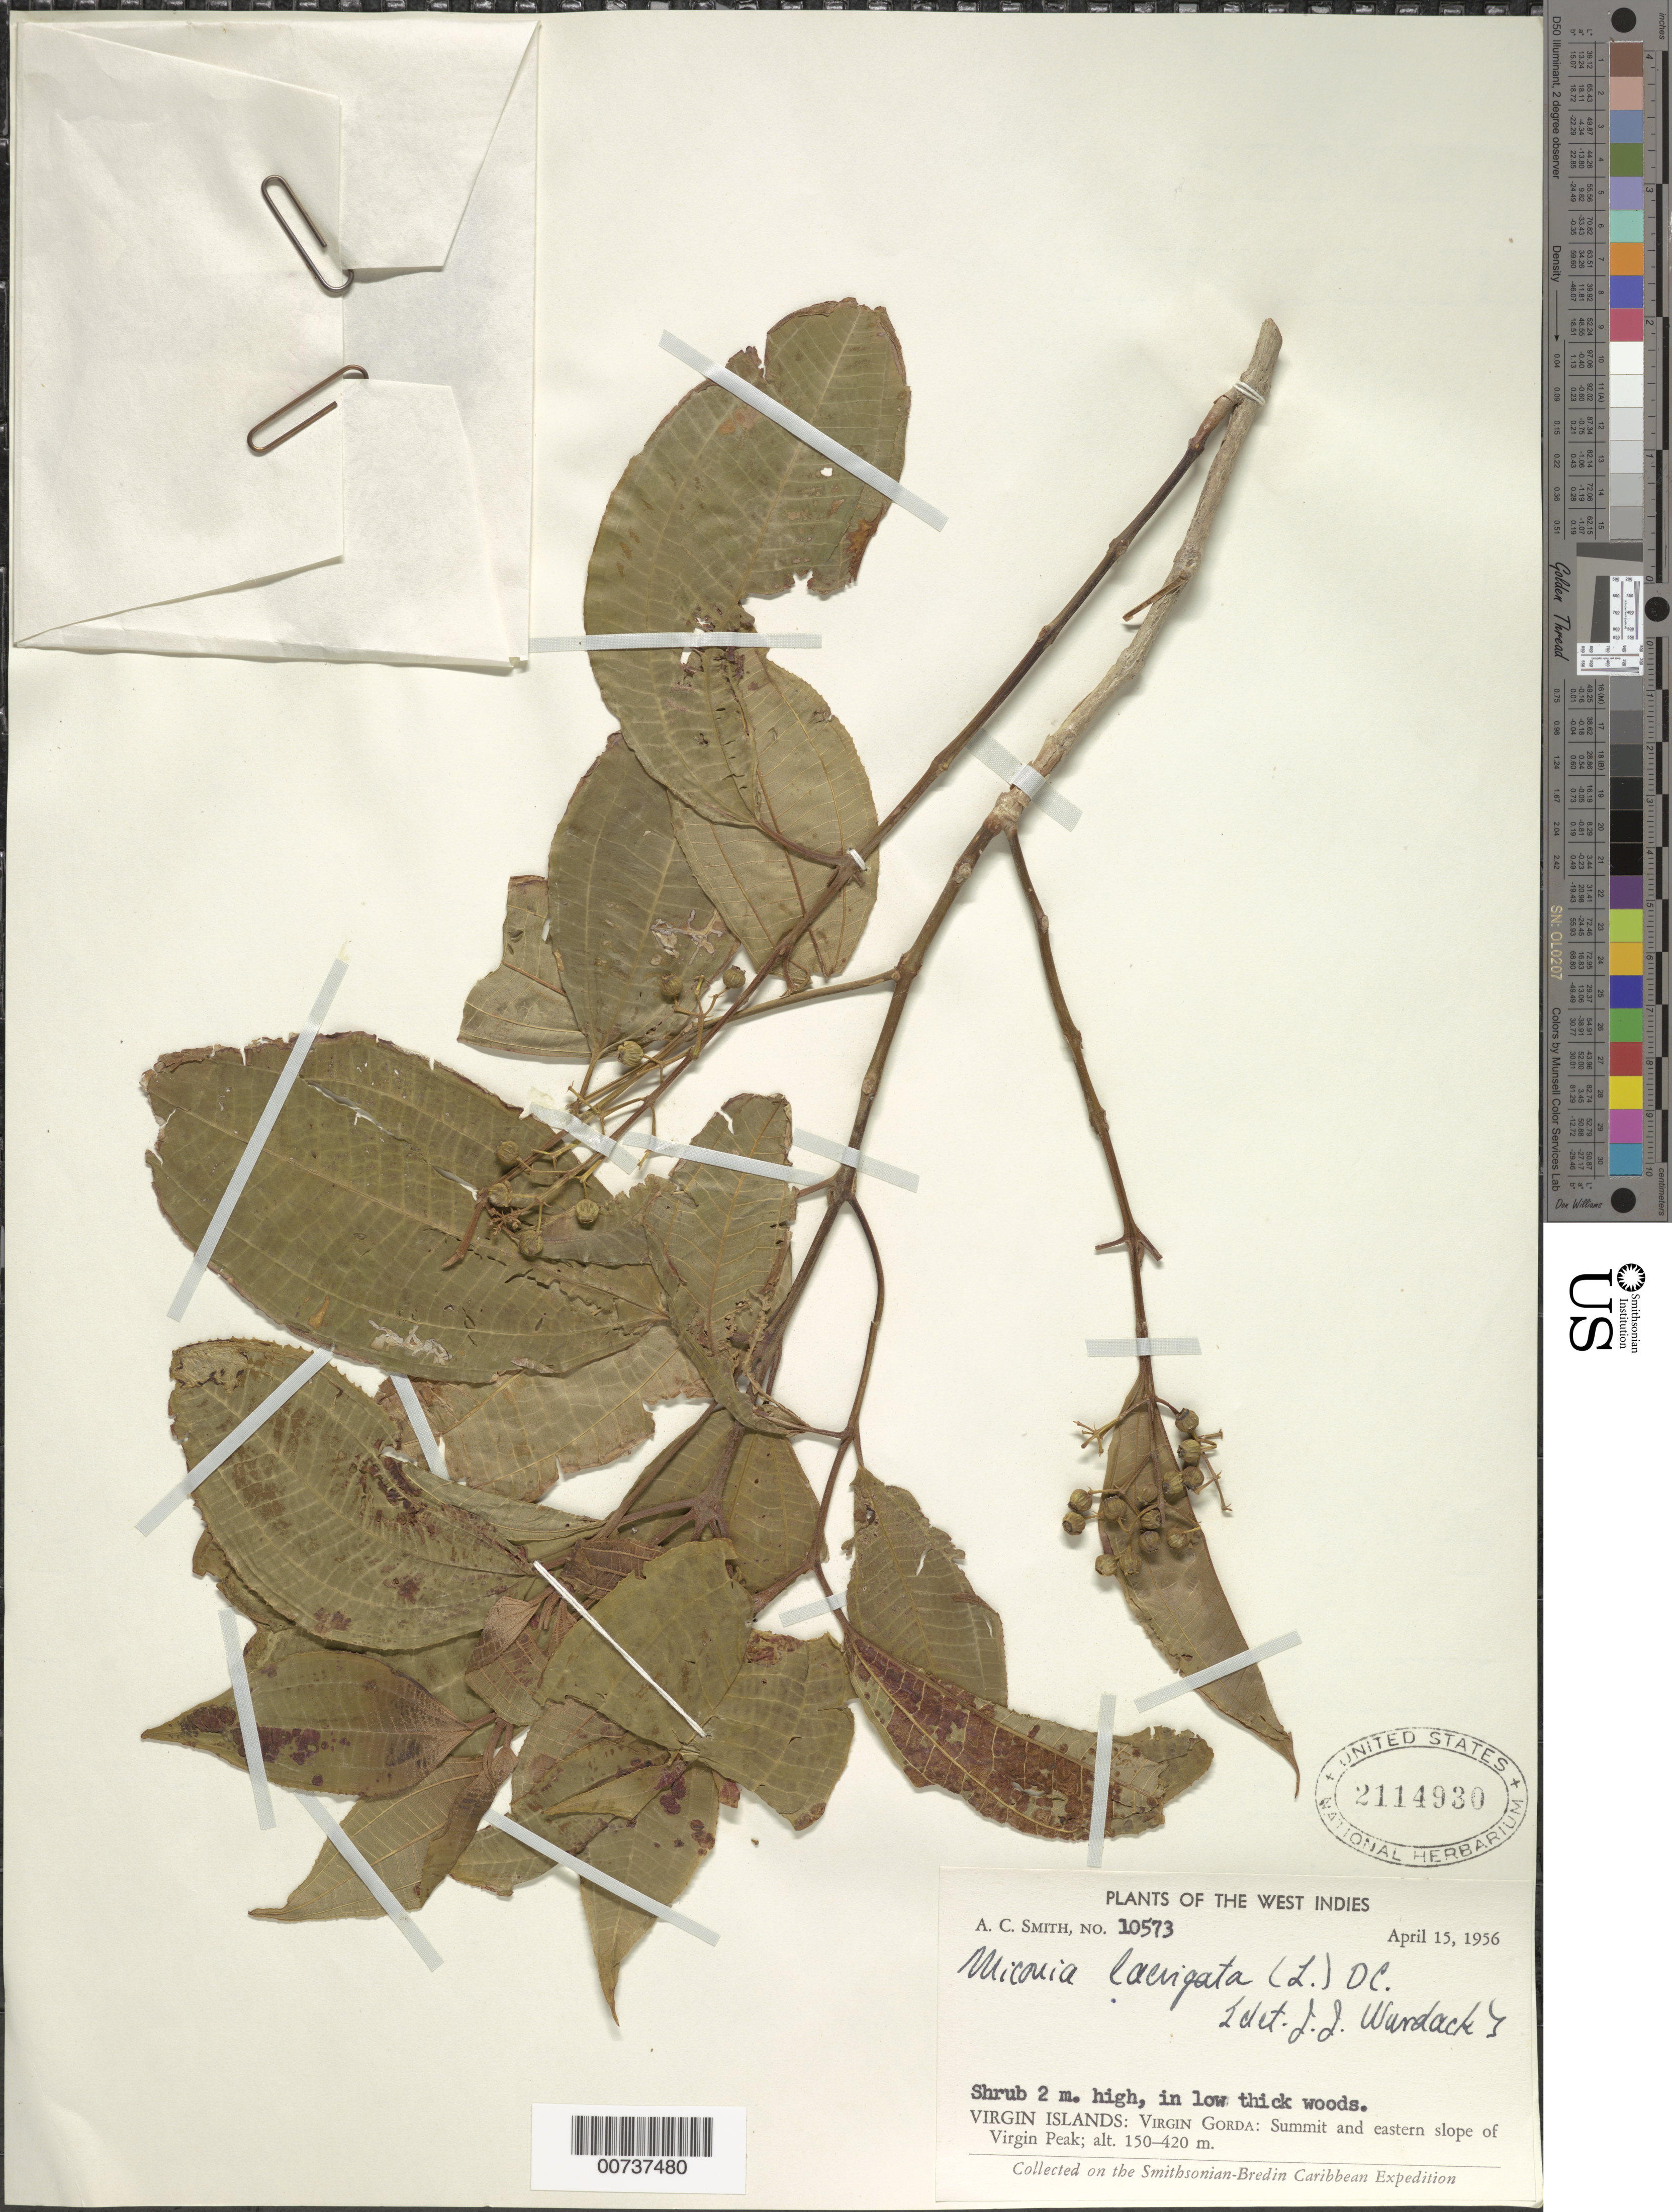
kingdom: Plantae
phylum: Tracheophyta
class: Magnoliopsida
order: Myrtales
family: Melastomataceae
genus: Miconia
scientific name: Miconia laevigata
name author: (L.) D. Don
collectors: A. C. Smith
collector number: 10573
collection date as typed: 15 Apr 1956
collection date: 1956-04-15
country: British Virgin Islands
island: Virgin Gorda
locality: Summit and eastern slope of Virgin Peak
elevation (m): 150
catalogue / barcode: US 2114930